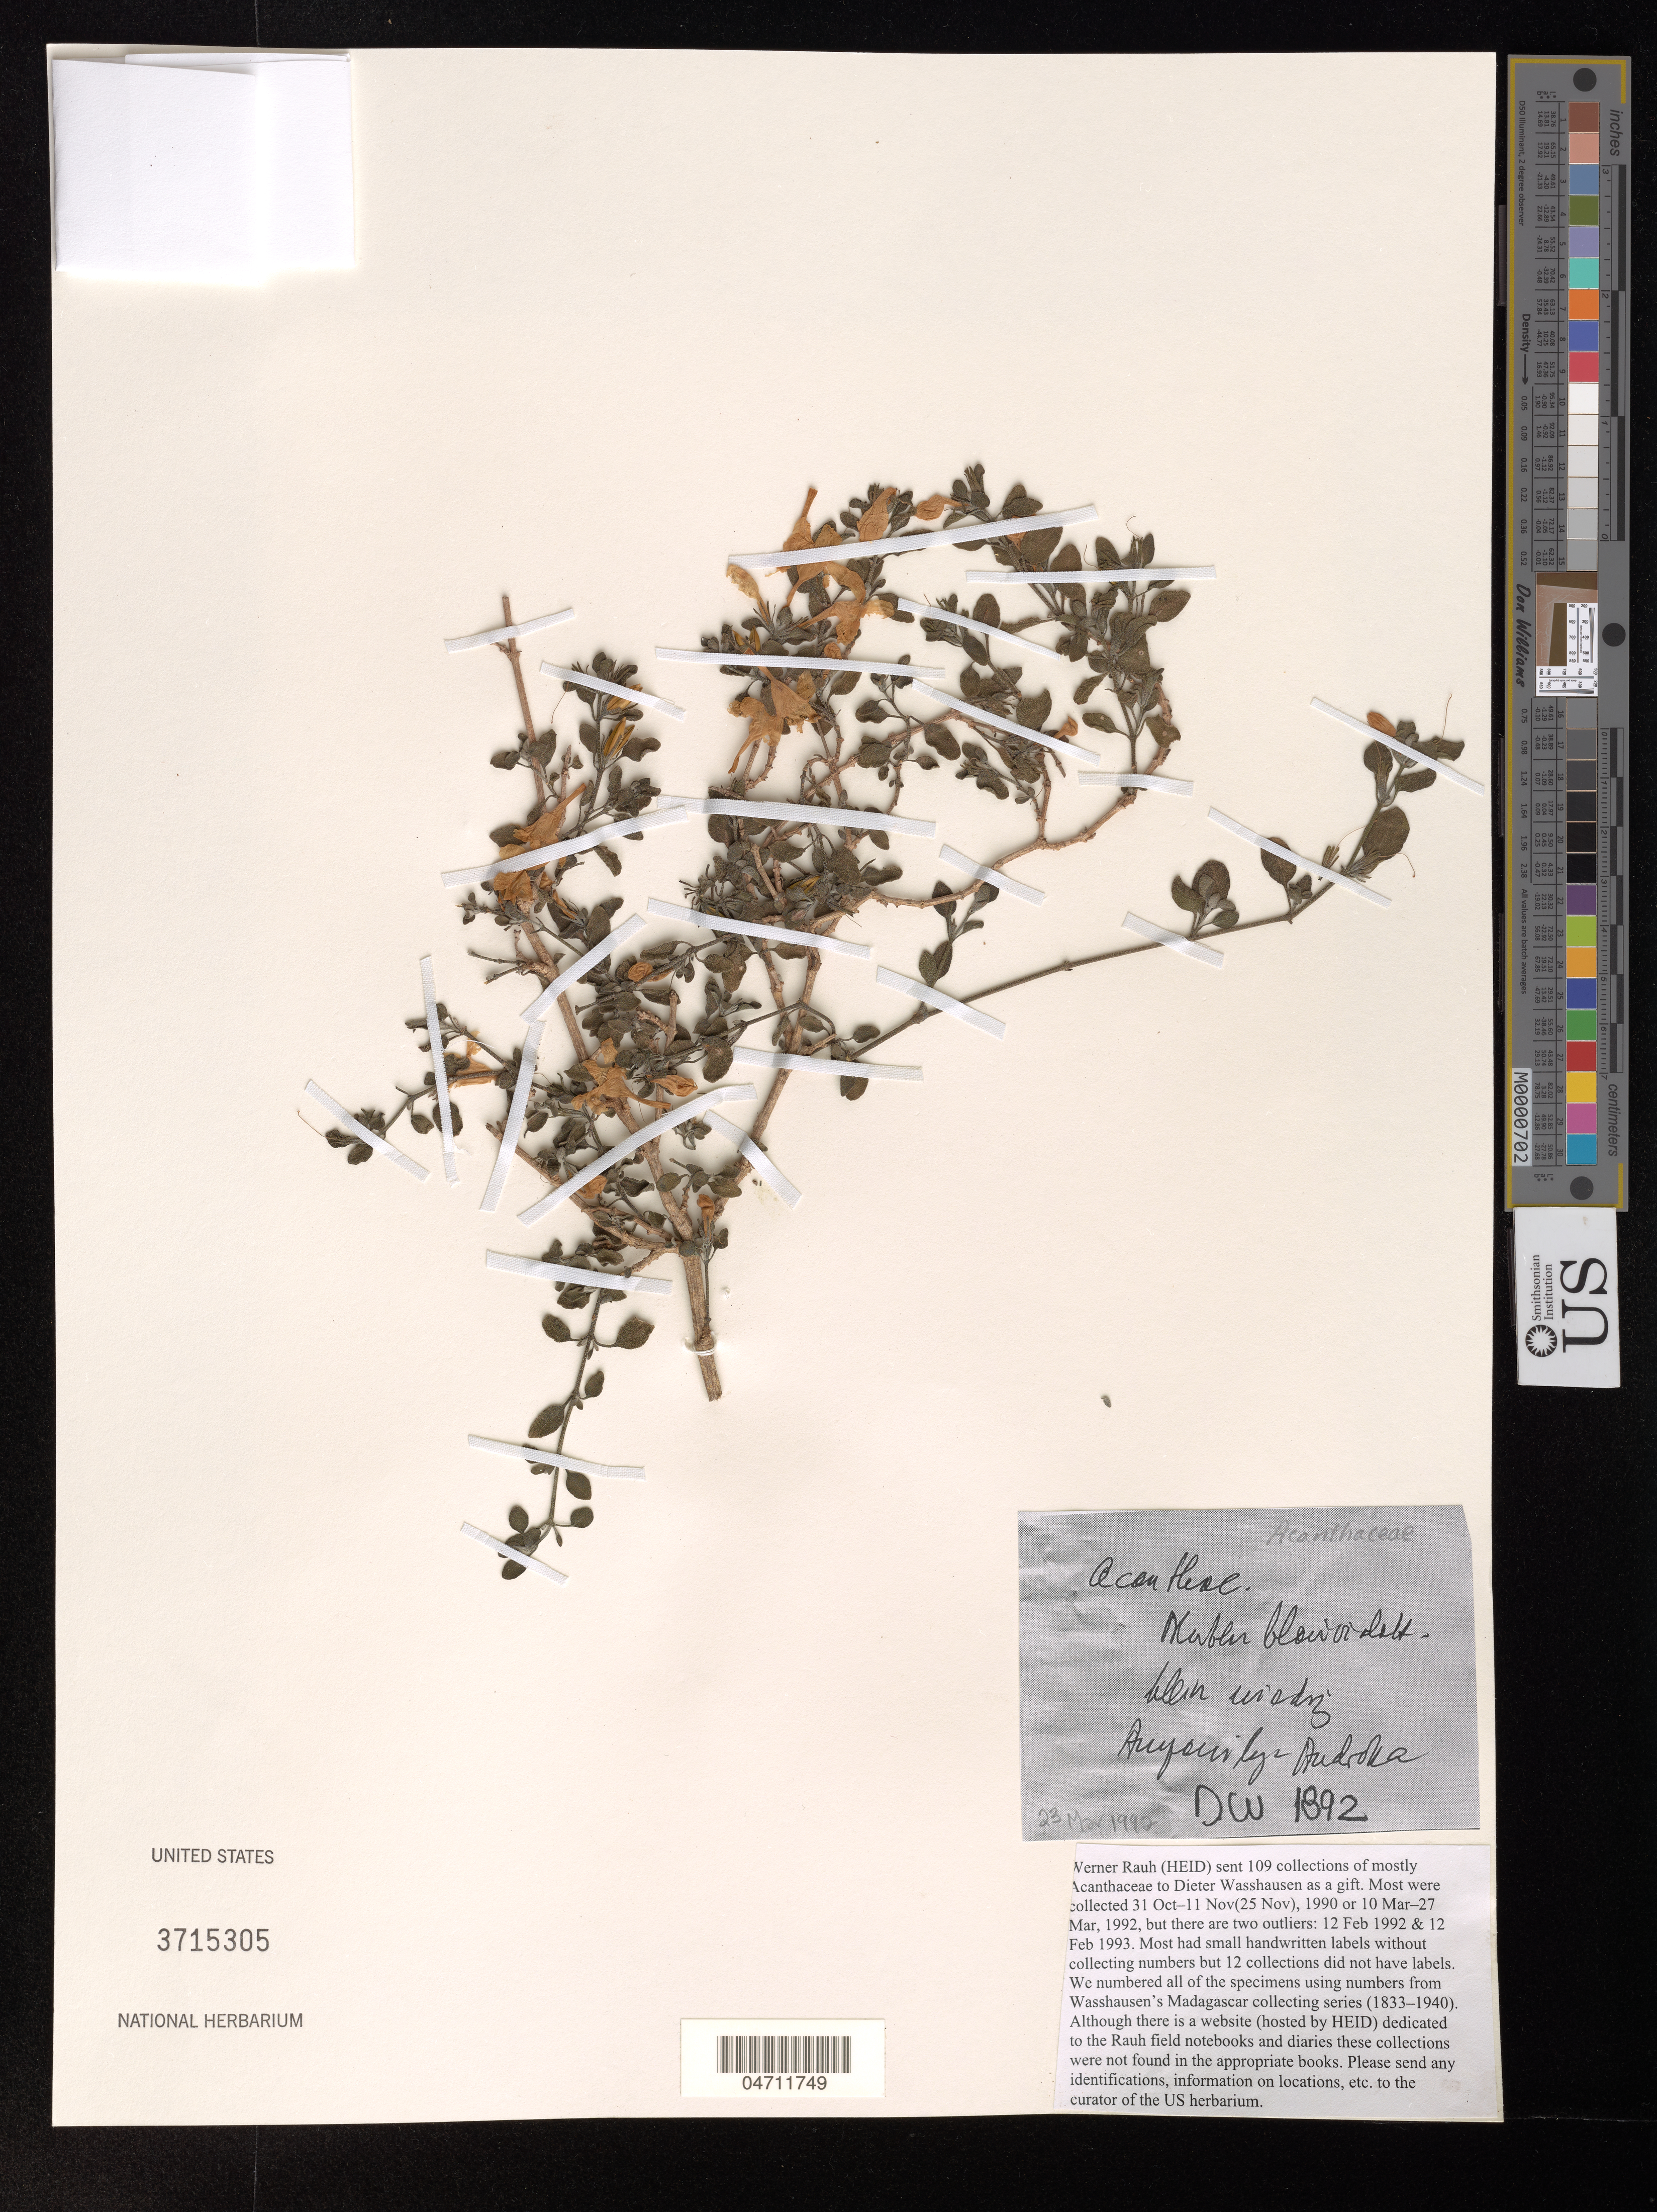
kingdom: Plantae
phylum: Tracheophyta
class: Magnoliopsida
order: Lamiales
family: Acanthaceae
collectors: W. Rauh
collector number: DW 1892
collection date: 1992-03-23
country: Madagascar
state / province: Tulear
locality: Androka, Ampanihy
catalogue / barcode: US 3715305